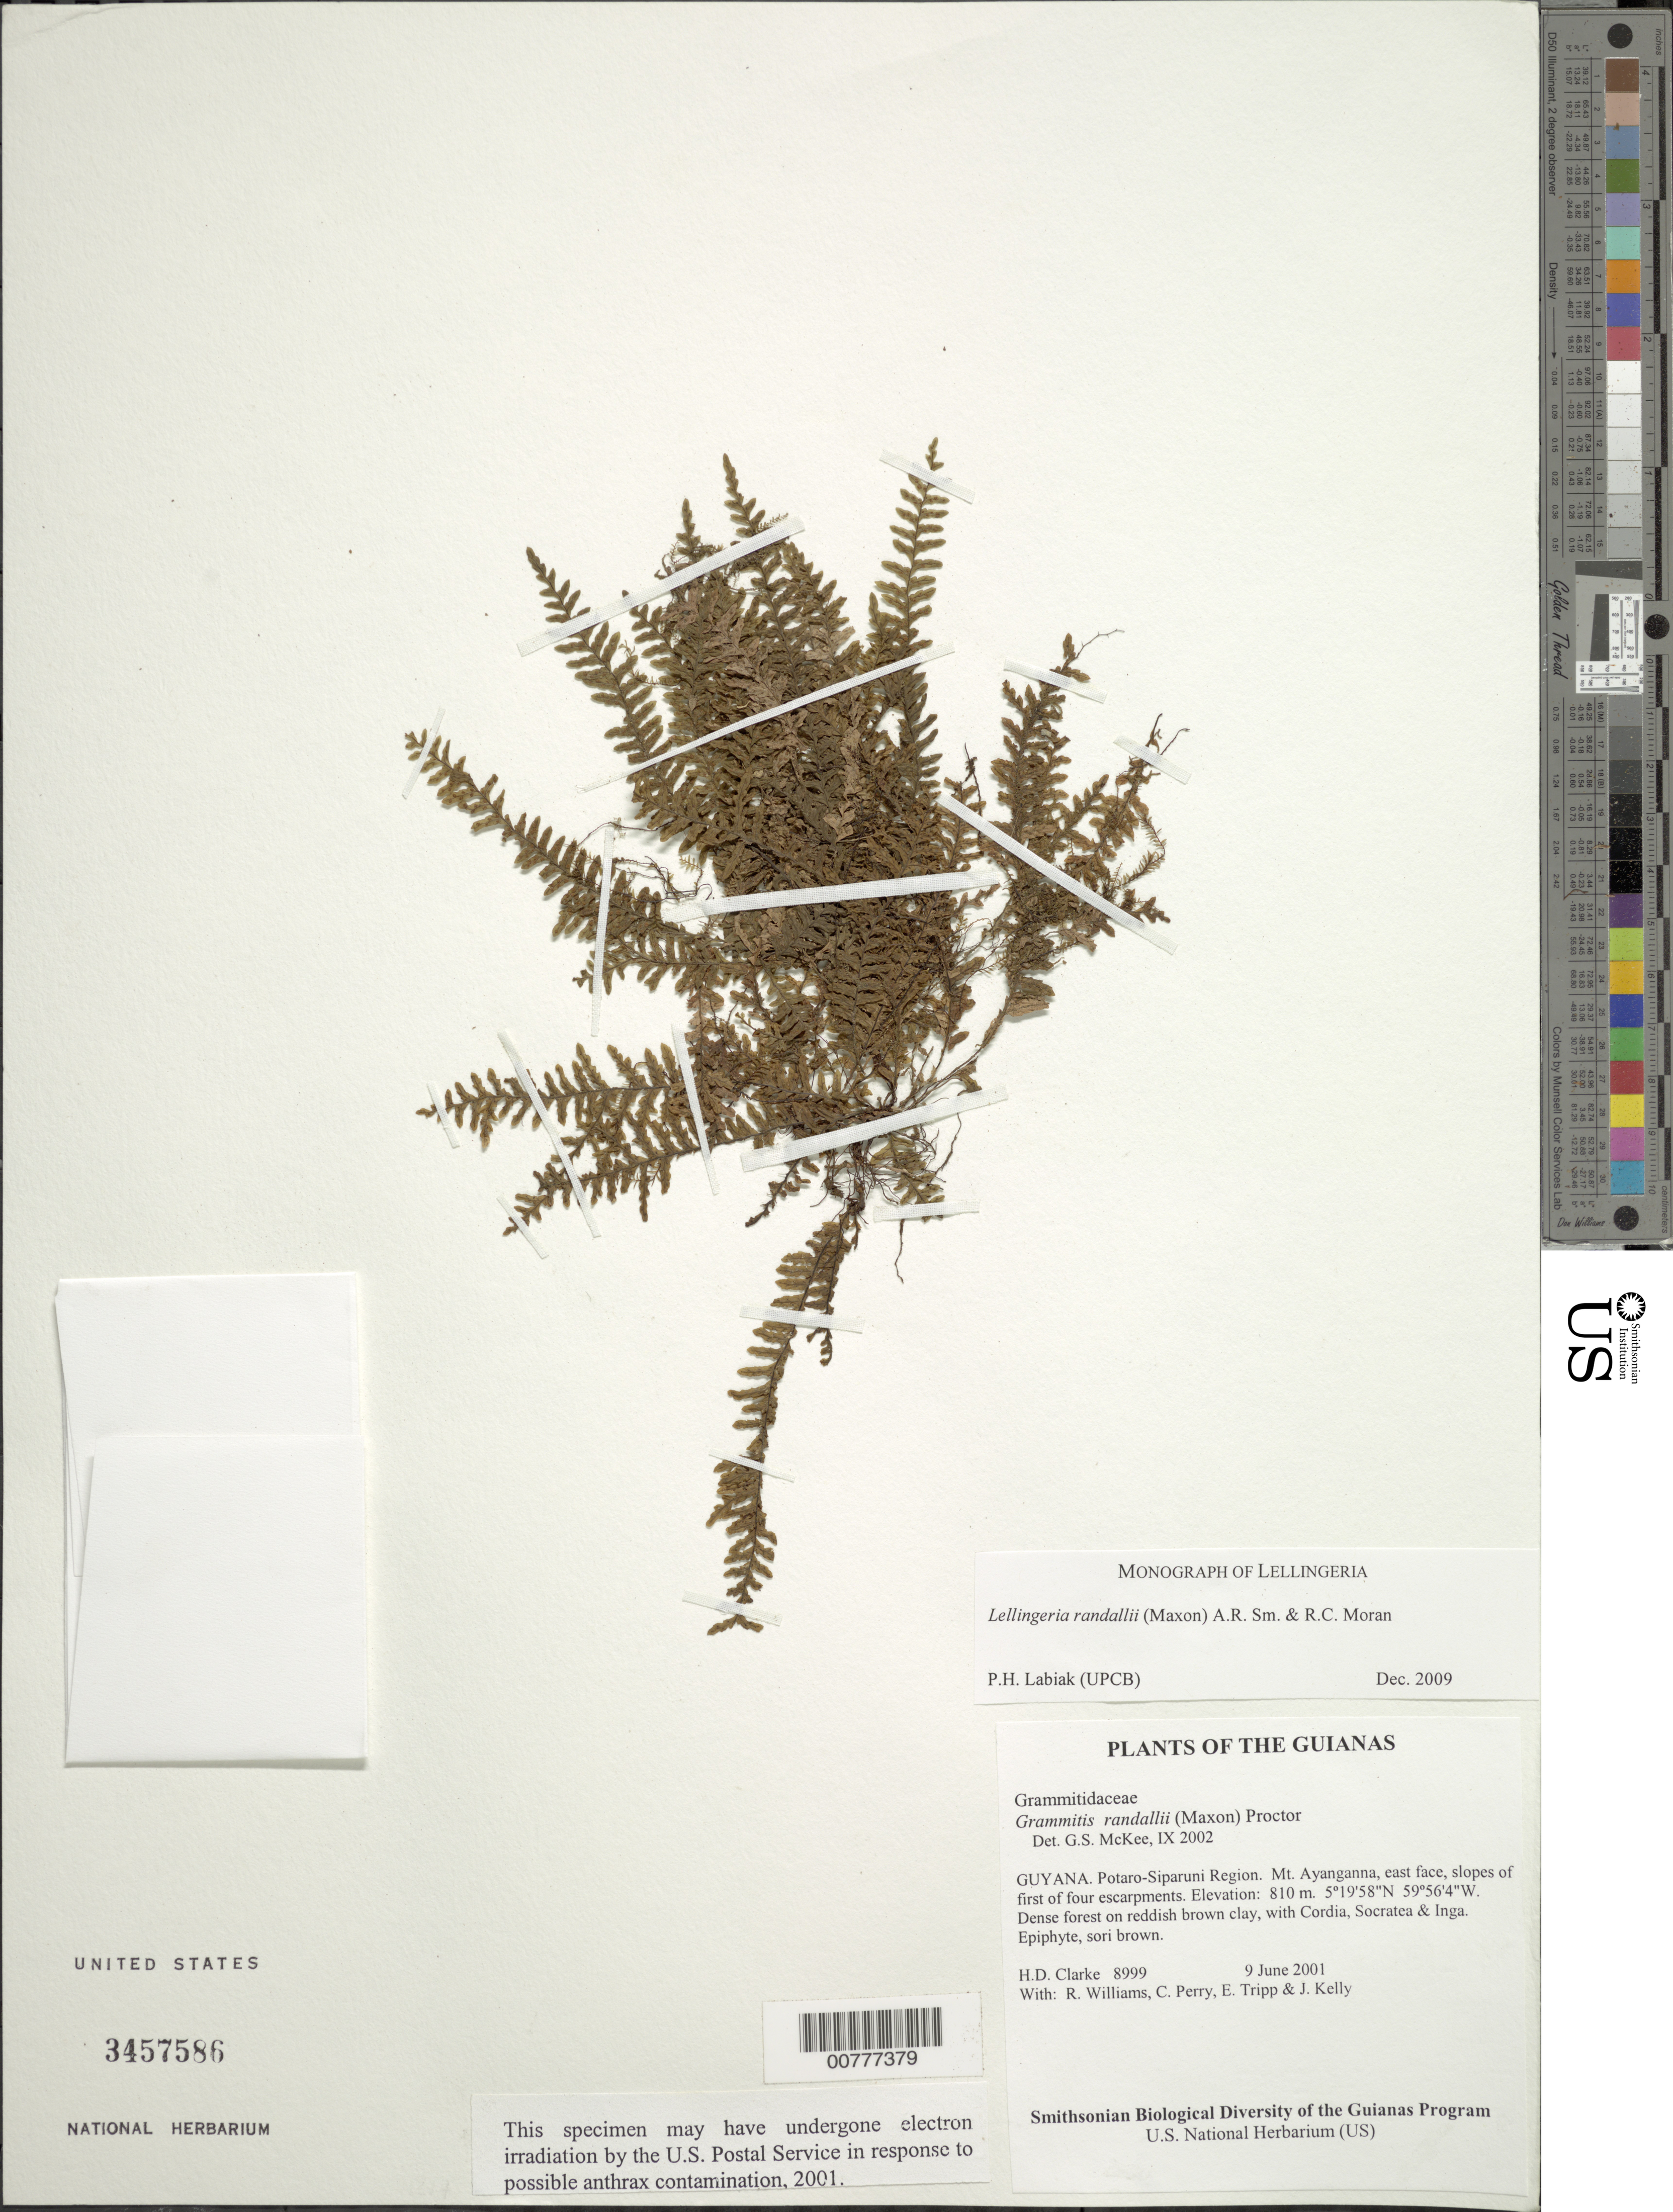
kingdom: Plantae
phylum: Tracheophyta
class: Polypodiopsida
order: Polypodiales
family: Polypodiaceae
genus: Lellingeria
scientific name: Lellingeria randallii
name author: (Maxon) A.R. Sm. & R.C. Moran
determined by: Labiak, P. H.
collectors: H. D. Clarke, R. Williams, C. Perry, E. Tripp & J. Kelly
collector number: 8999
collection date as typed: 9 June 2001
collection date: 2001-06-09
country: Guyana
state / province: Potaro-Siparuni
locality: Mt. Ayanganna, east face, slopes of first of four escarpments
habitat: Dense forest on reddish brown clay, with Cordia, Socratea & Inga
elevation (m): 810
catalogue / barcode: US 3457586